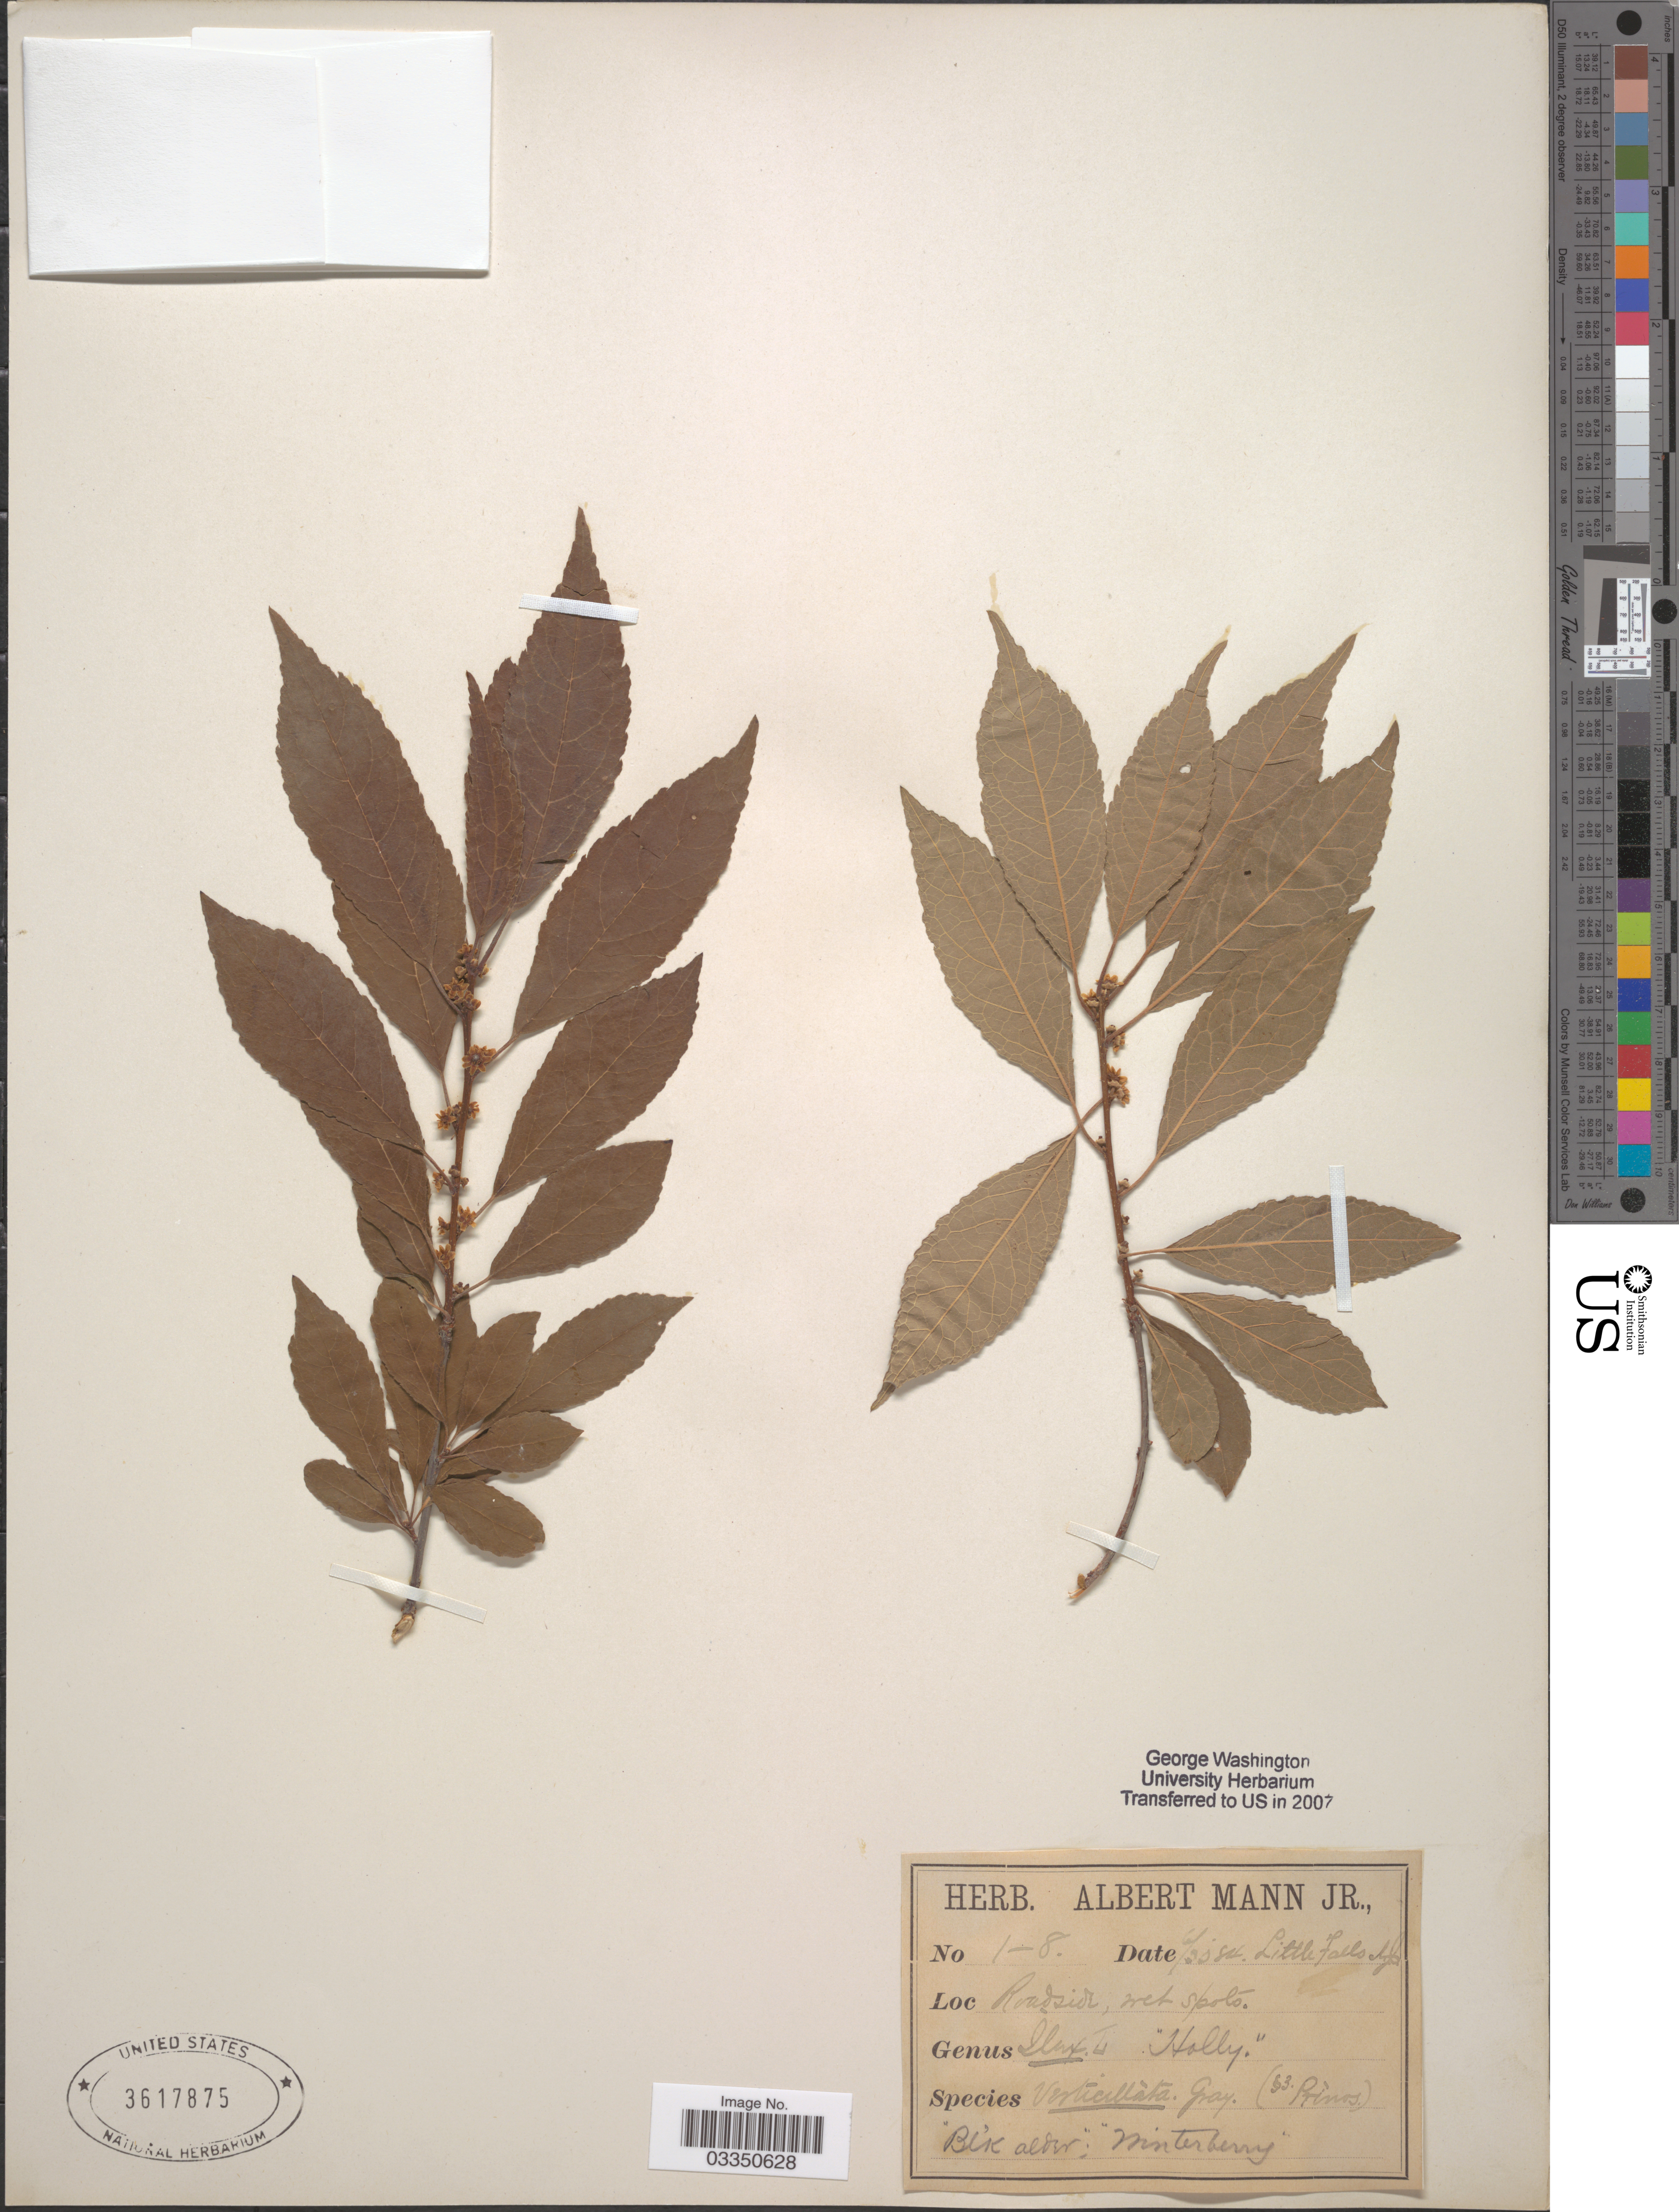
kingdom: Plantae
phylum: Tracheophyta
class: Magnoliopsida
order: Aquifoliales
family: Aquifoliaceae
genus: Ilex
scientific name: Ilex verticillata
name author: (L.) A. Gray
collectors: Ex herb. Albert Mann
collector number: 1-8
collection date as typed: Transcribed d/m/y: 20/6/84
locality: Little Falls [illegible text].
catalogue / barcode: US 3617875